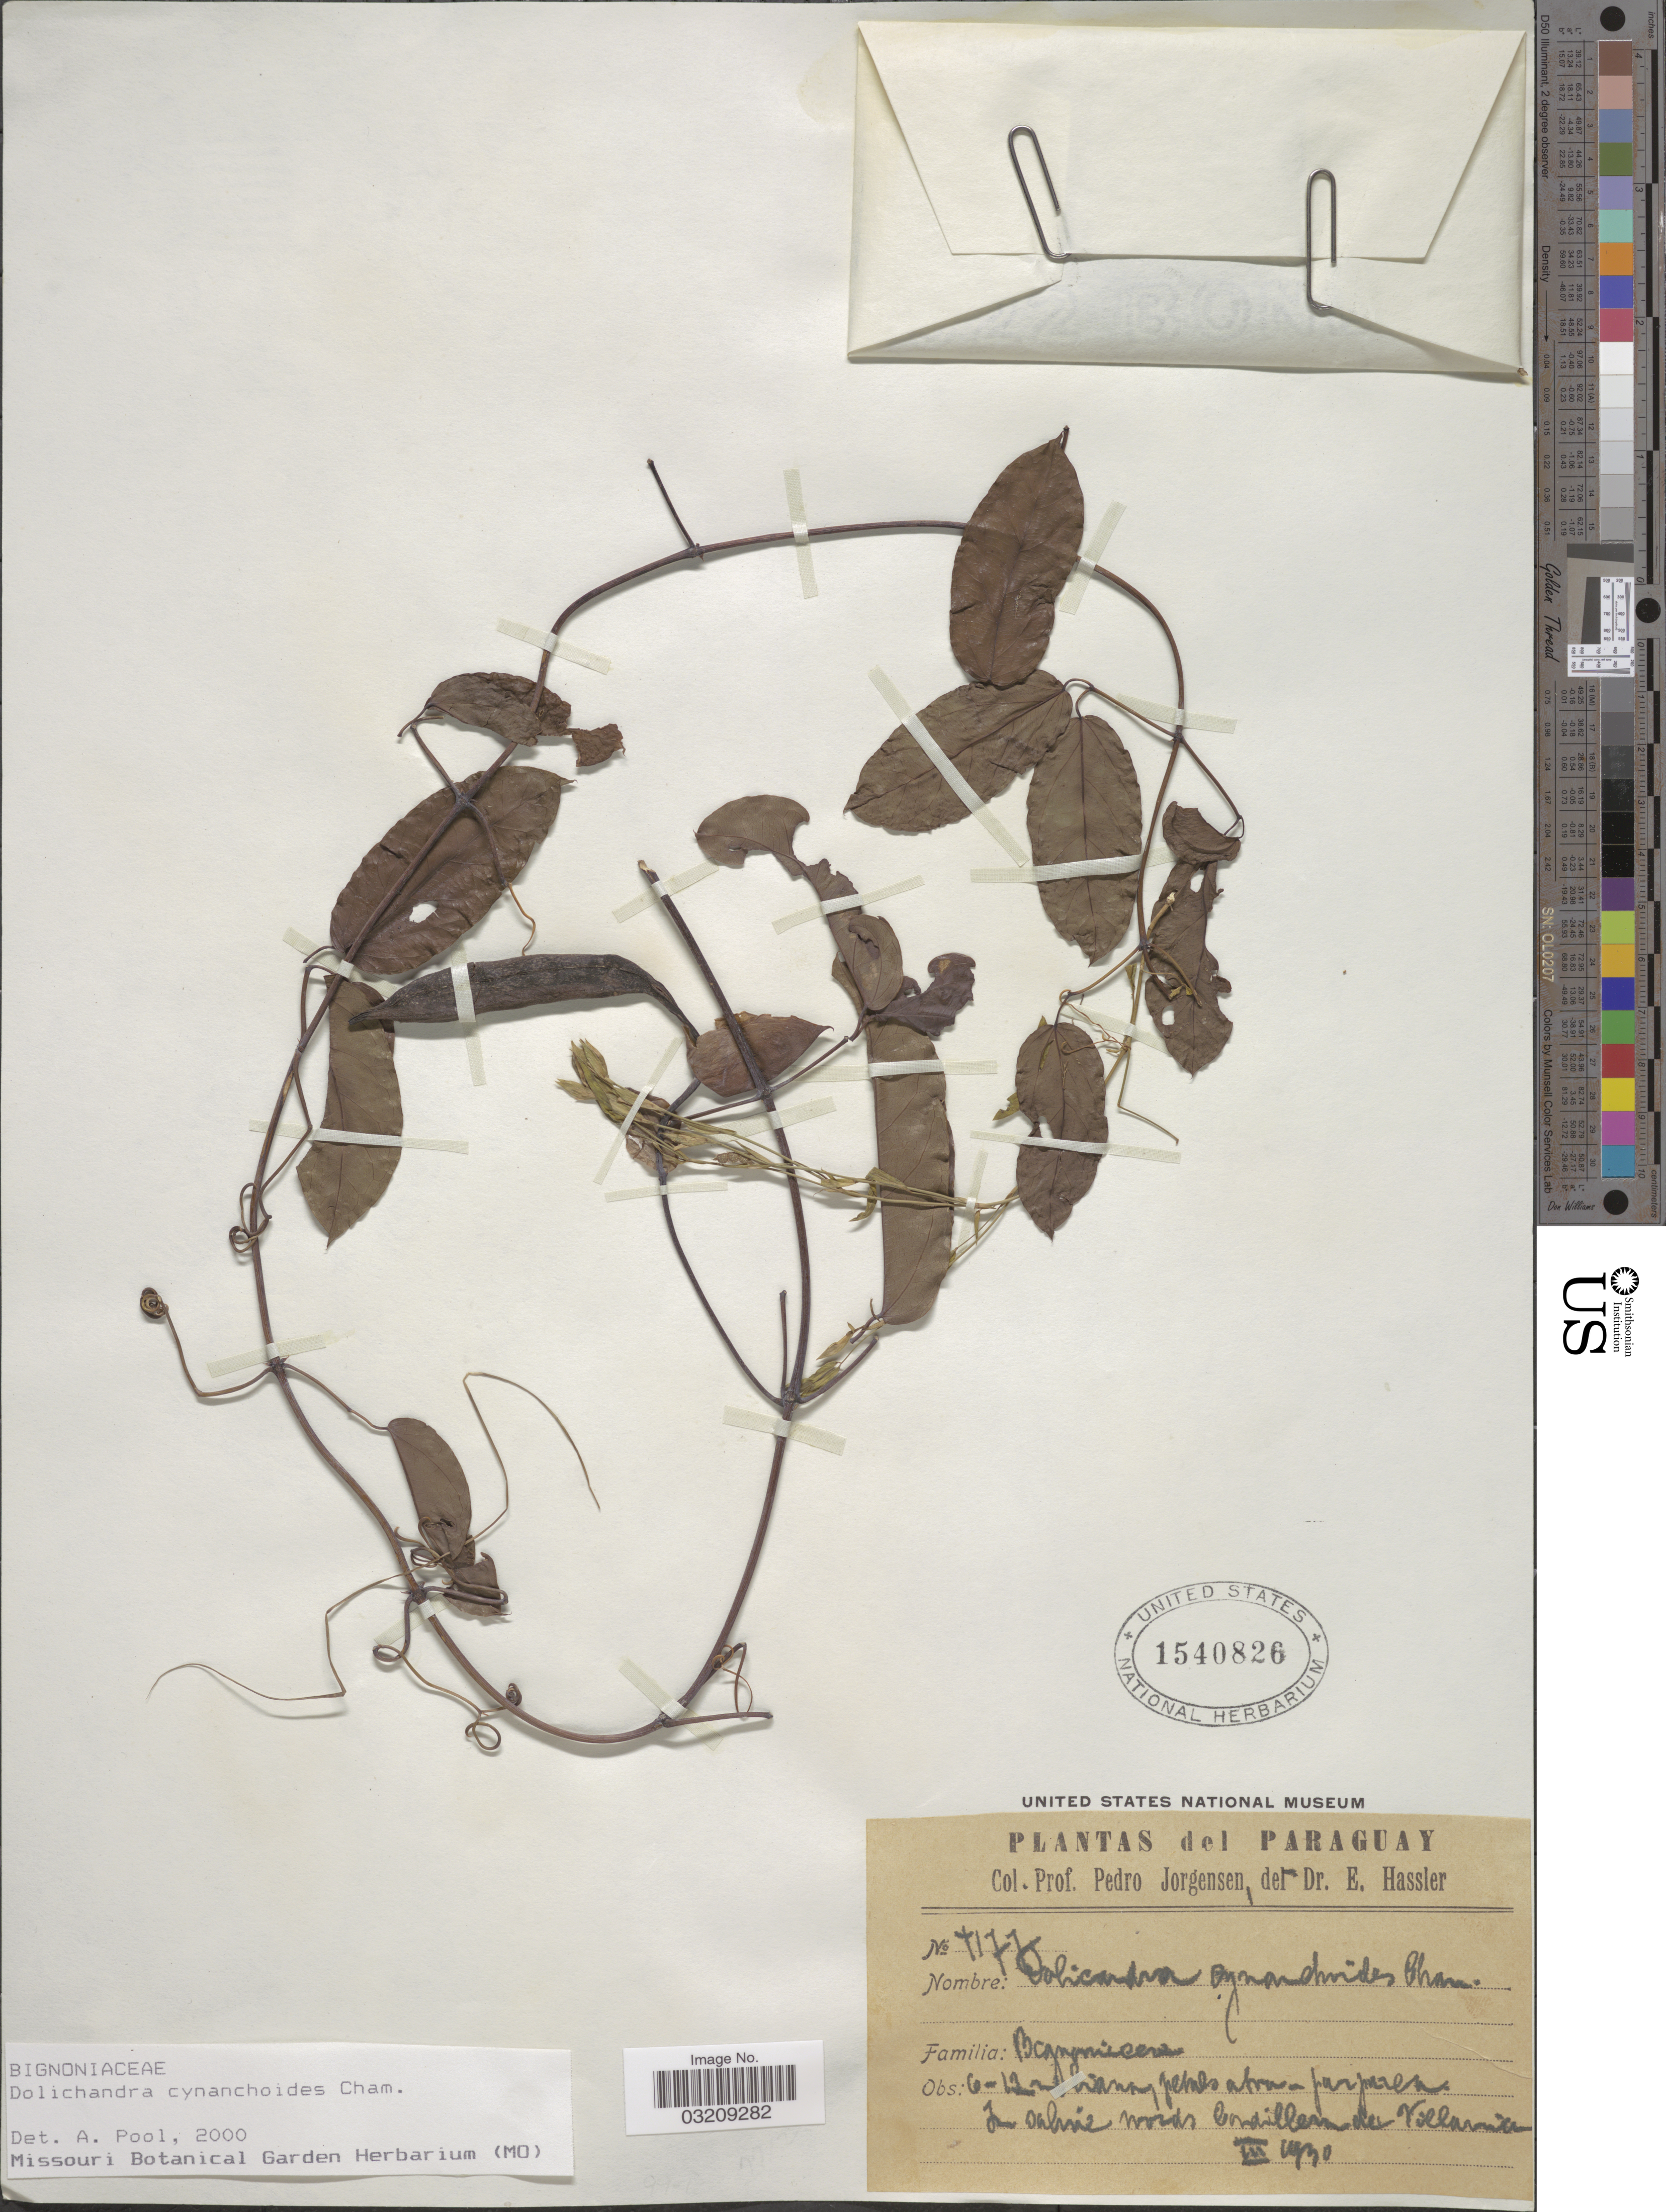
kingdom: Plantae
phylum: Tracheophyta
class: Magnoliopsida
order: Lamiales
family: Bignoniaceae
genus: Dolichandra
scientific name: Dolichandra cynanchoides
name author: Cham.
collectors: P. Jörgensen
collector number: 4177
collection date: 1930-03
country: Paraguay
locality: In sabine nords Cordillera de Villarrica.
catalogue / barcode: US 1540826